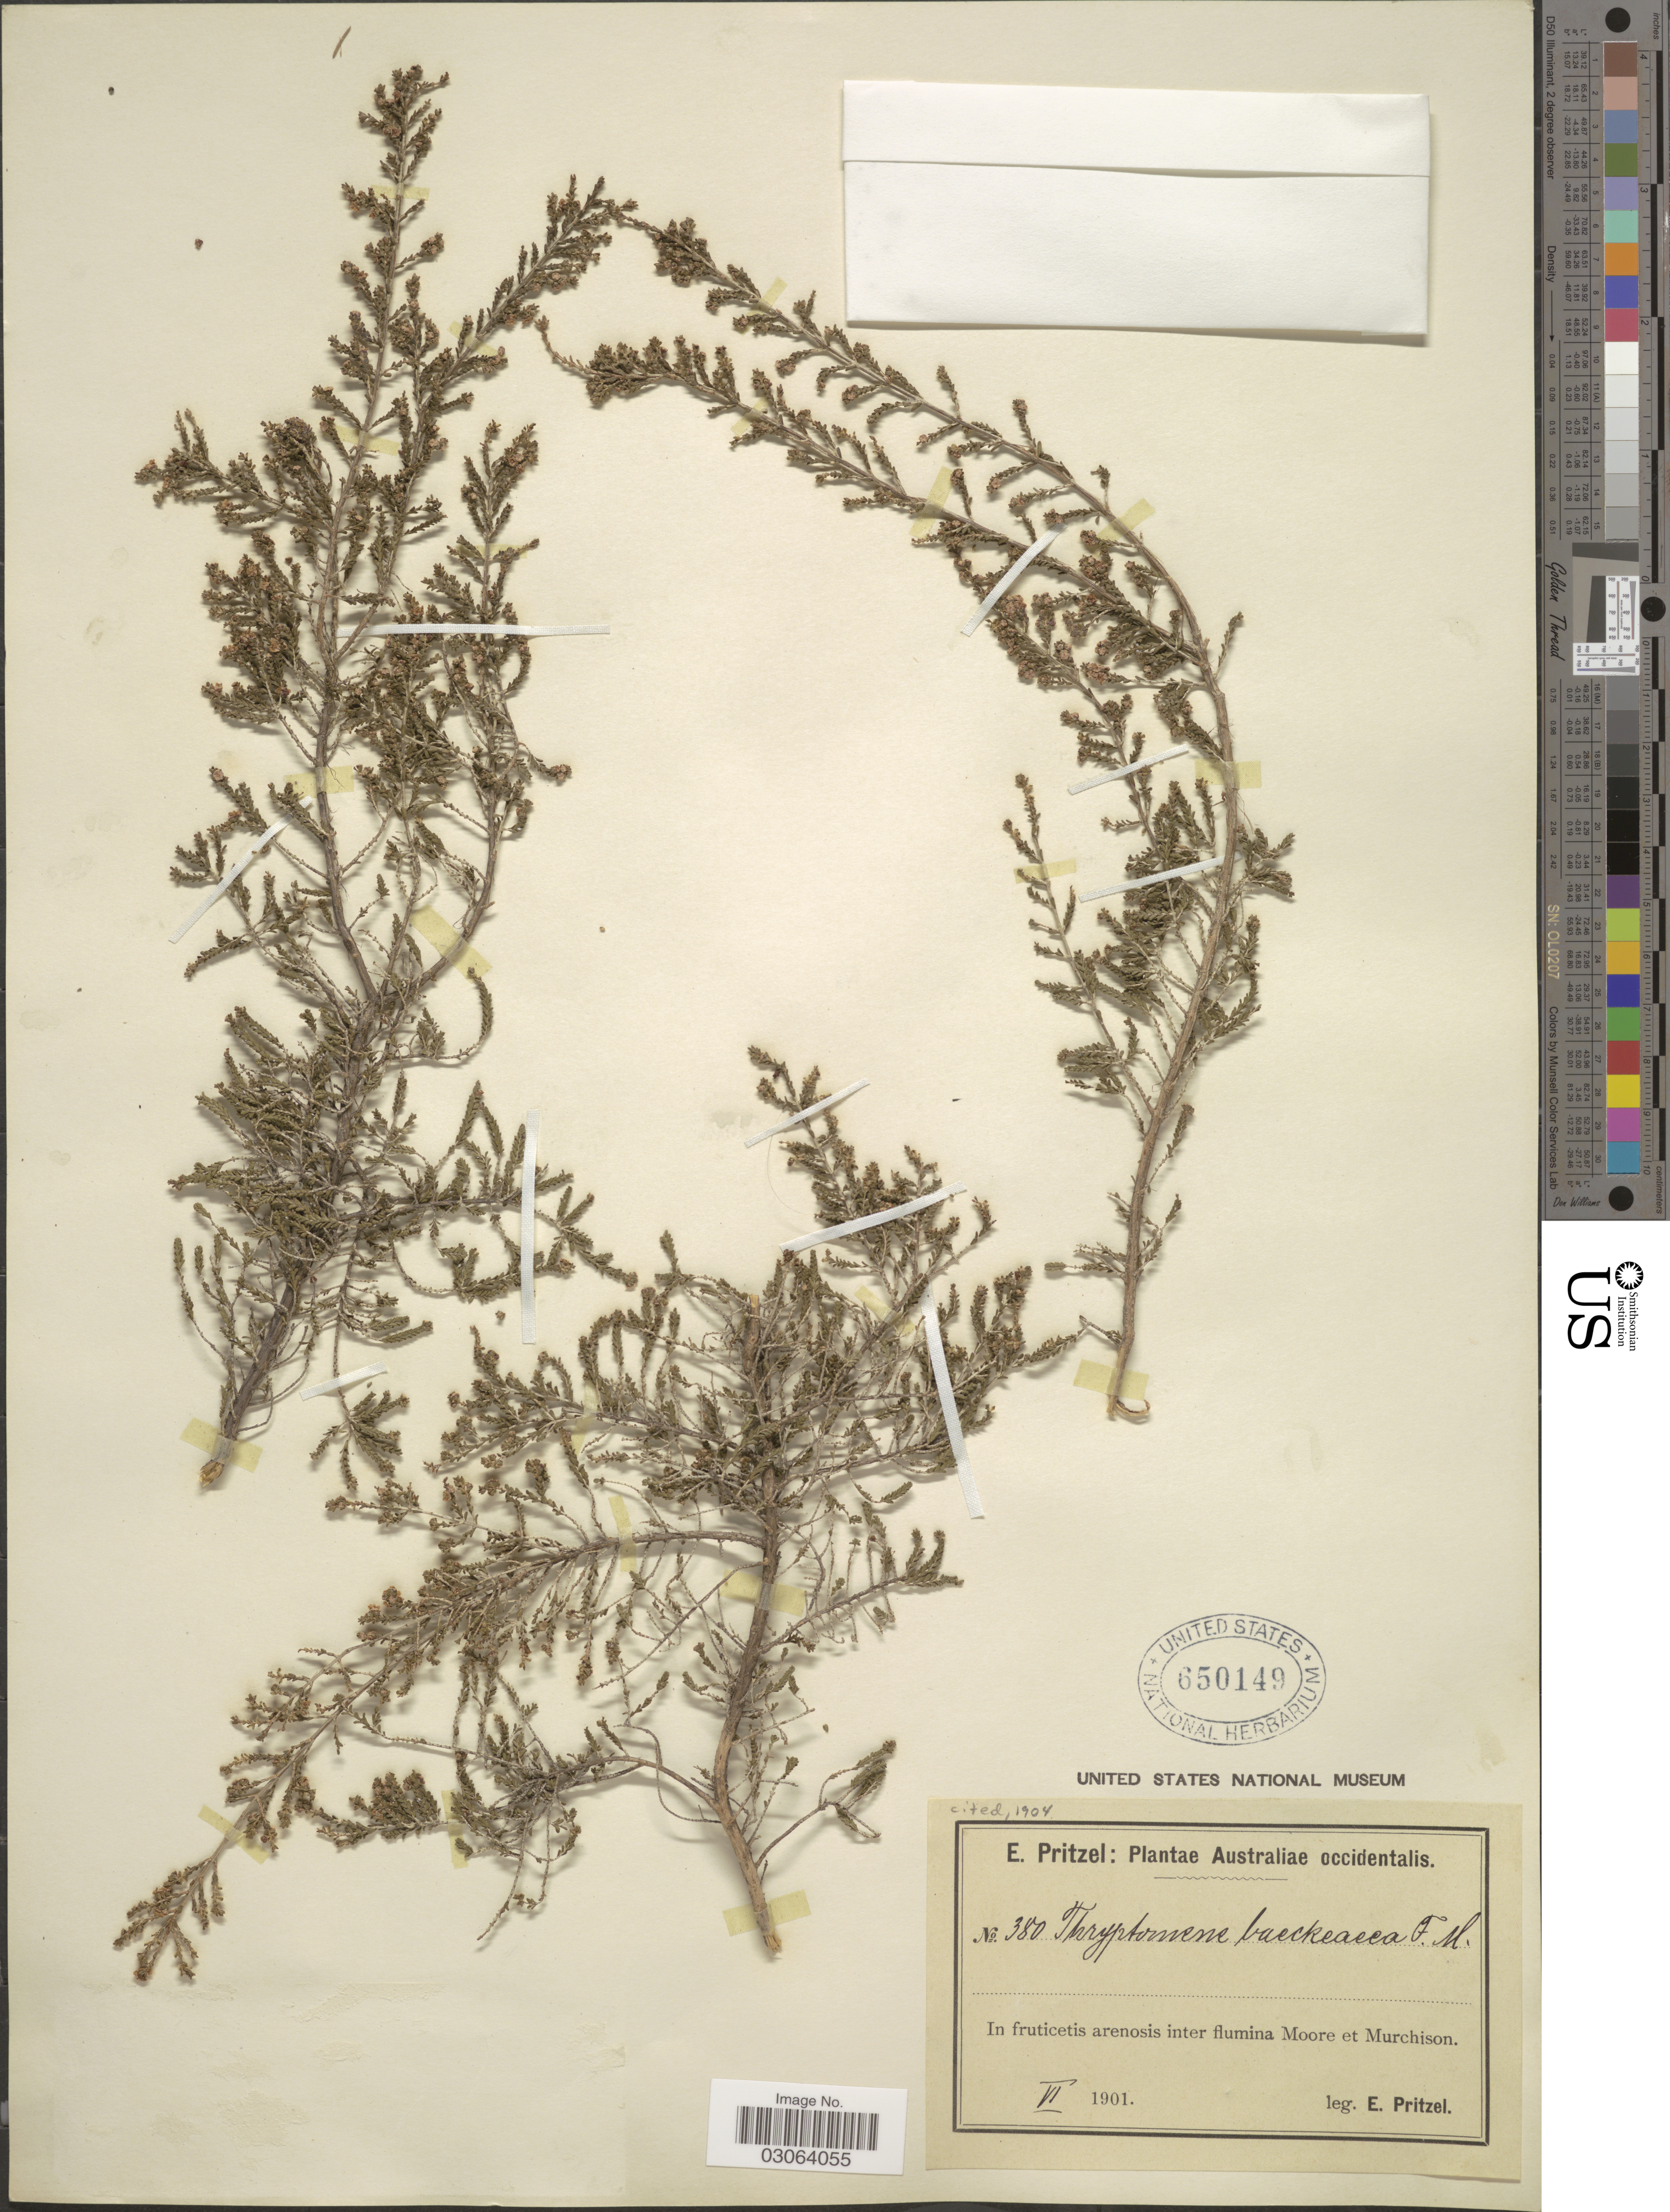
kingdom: Plantae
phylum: Tracheophyta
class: Magnoliopsida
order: Myrtales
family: Myrtaceae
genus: Thryptomene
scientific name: Thryptomene baeckeacea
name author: F. Muell.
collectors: E. G. Pritzel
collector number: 380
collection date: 1901-06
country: Australia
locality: Australiae occidentalis, In fruticetis arenosis inter flumina Moore et Murchison.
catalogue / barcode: US 650149